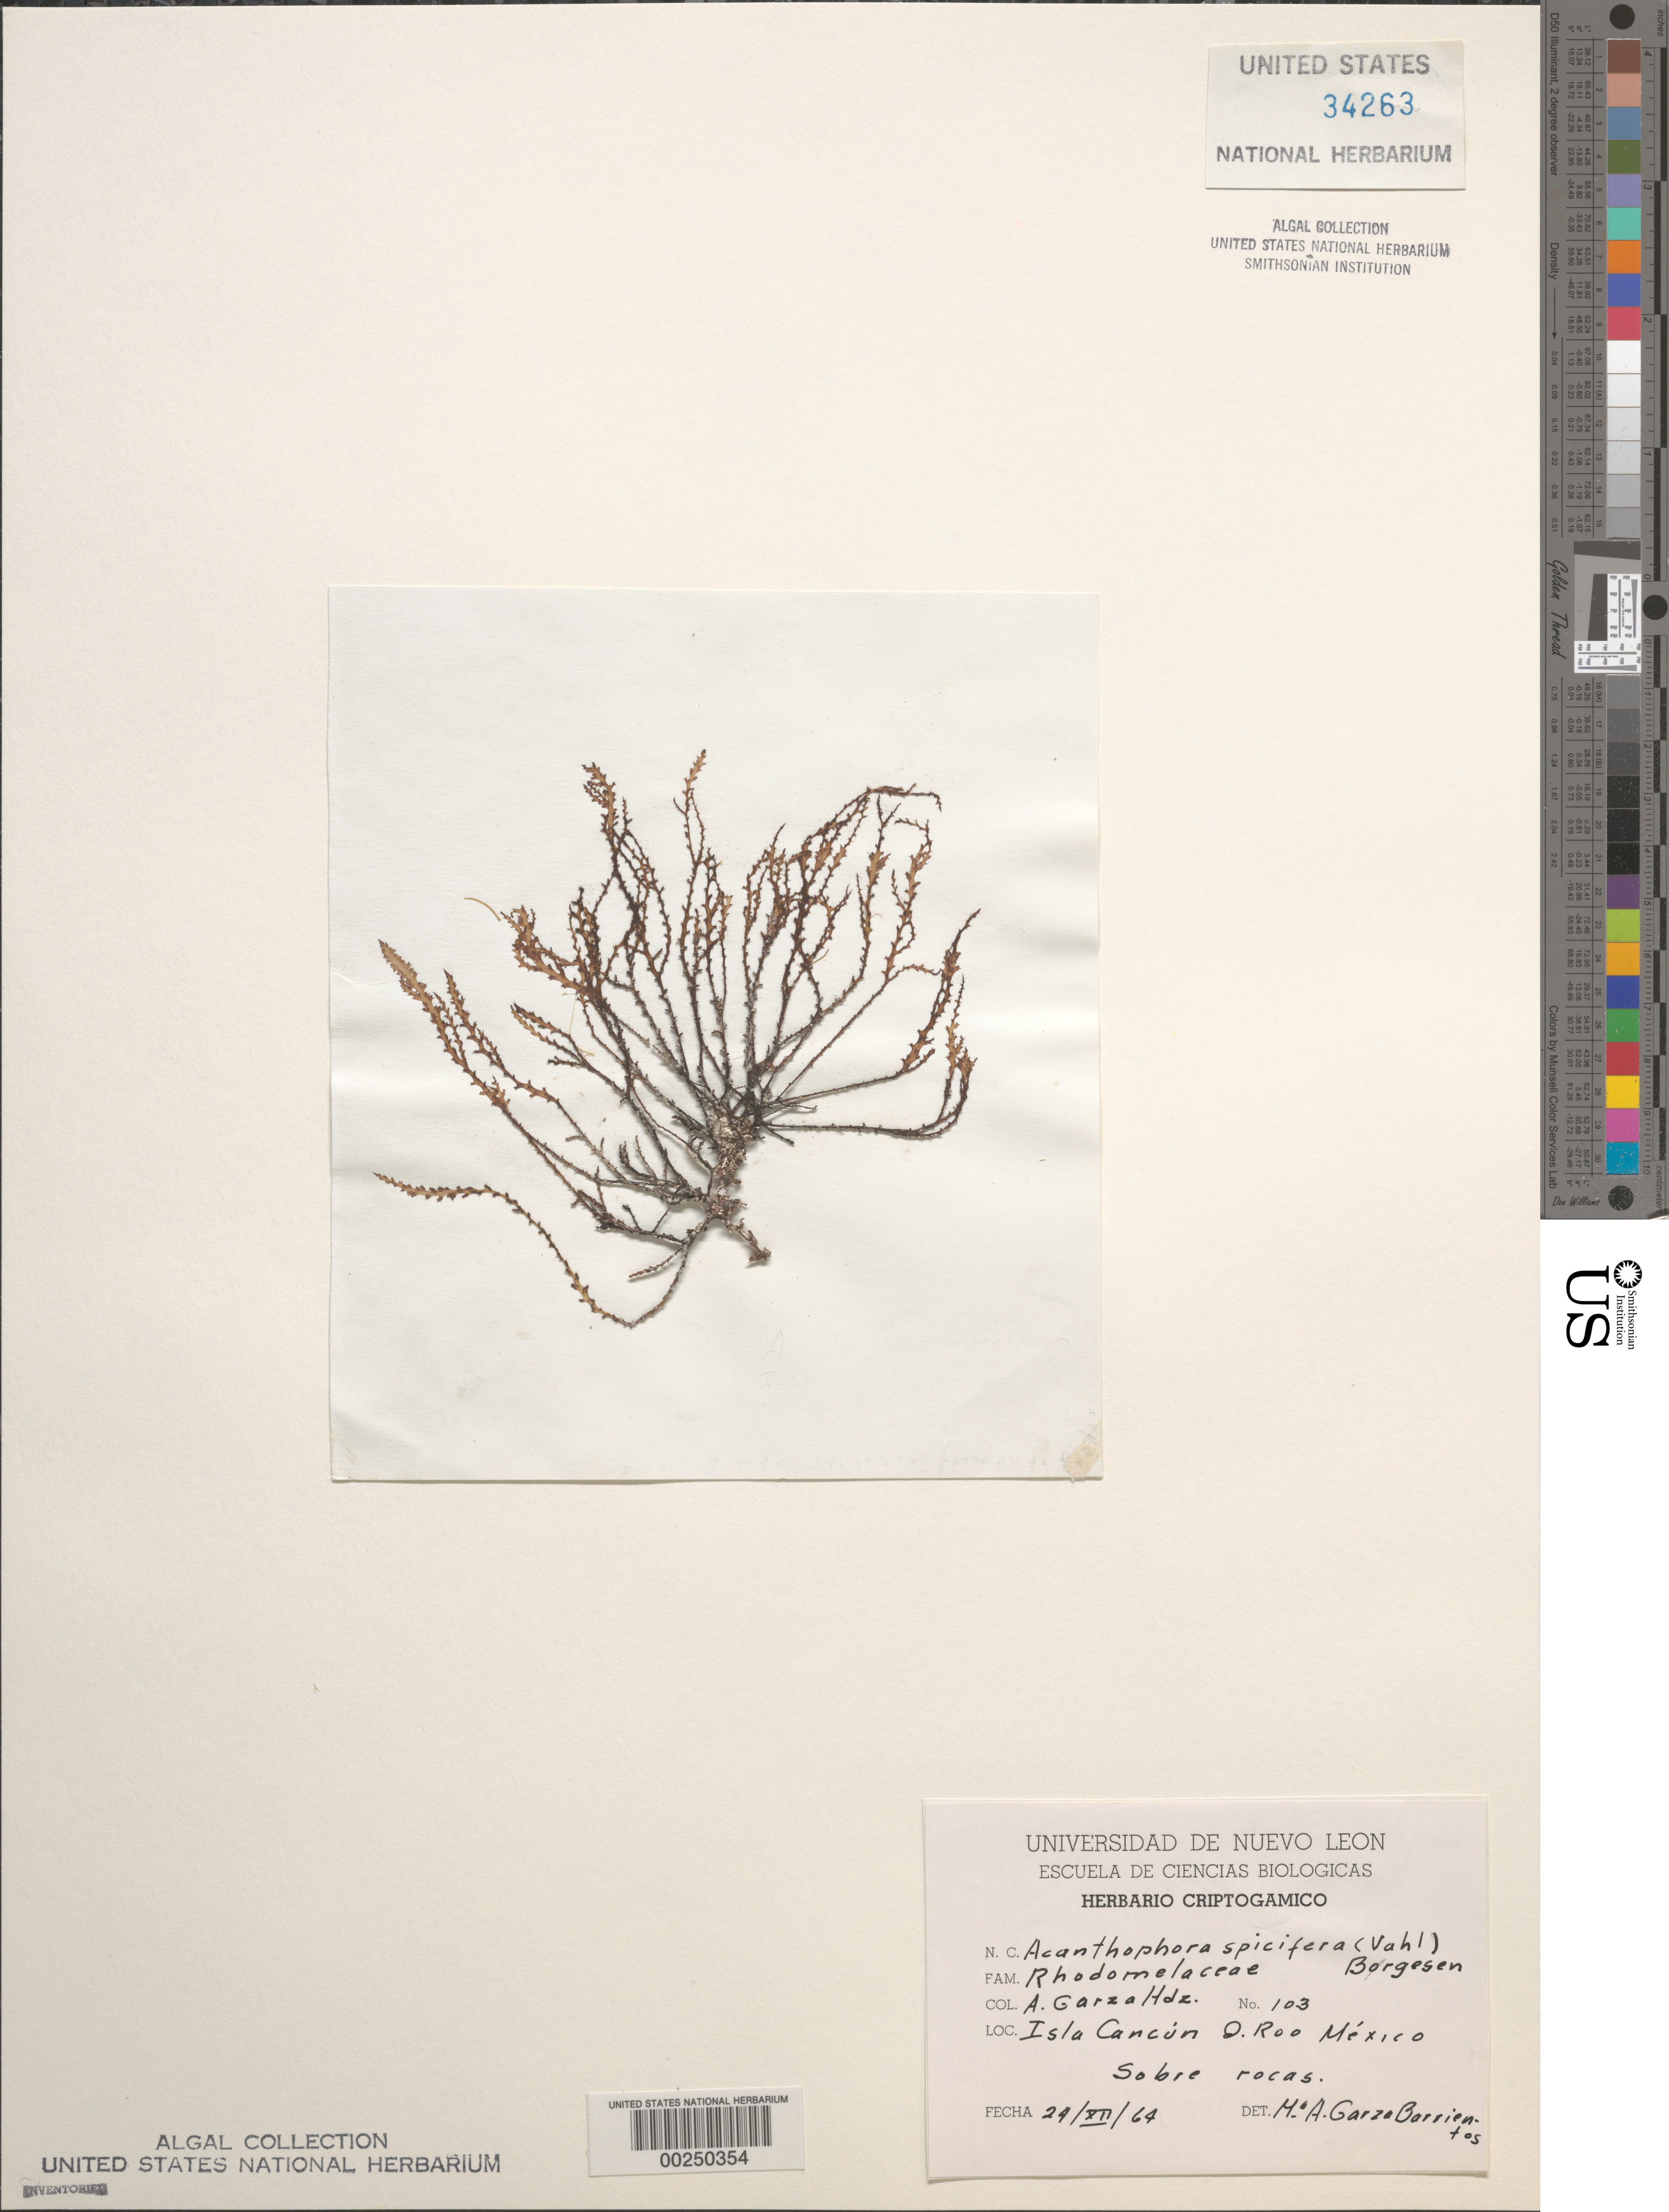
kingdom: Plantae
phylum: Rhodophyta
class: Florideophyceae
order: Ceramiales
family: Rhodomelaceae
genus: Acanthophora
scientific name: Acanthophora spicifera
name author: (Vahl) Børgesen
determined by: Garza Barrientos, M. A.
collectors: A. Garza Hernandez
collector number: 103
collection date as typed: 24 Dec 1964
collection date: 1964-12-24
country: Mexico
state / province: Quintana Roo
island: Isla Cancun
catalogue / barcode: US 34263